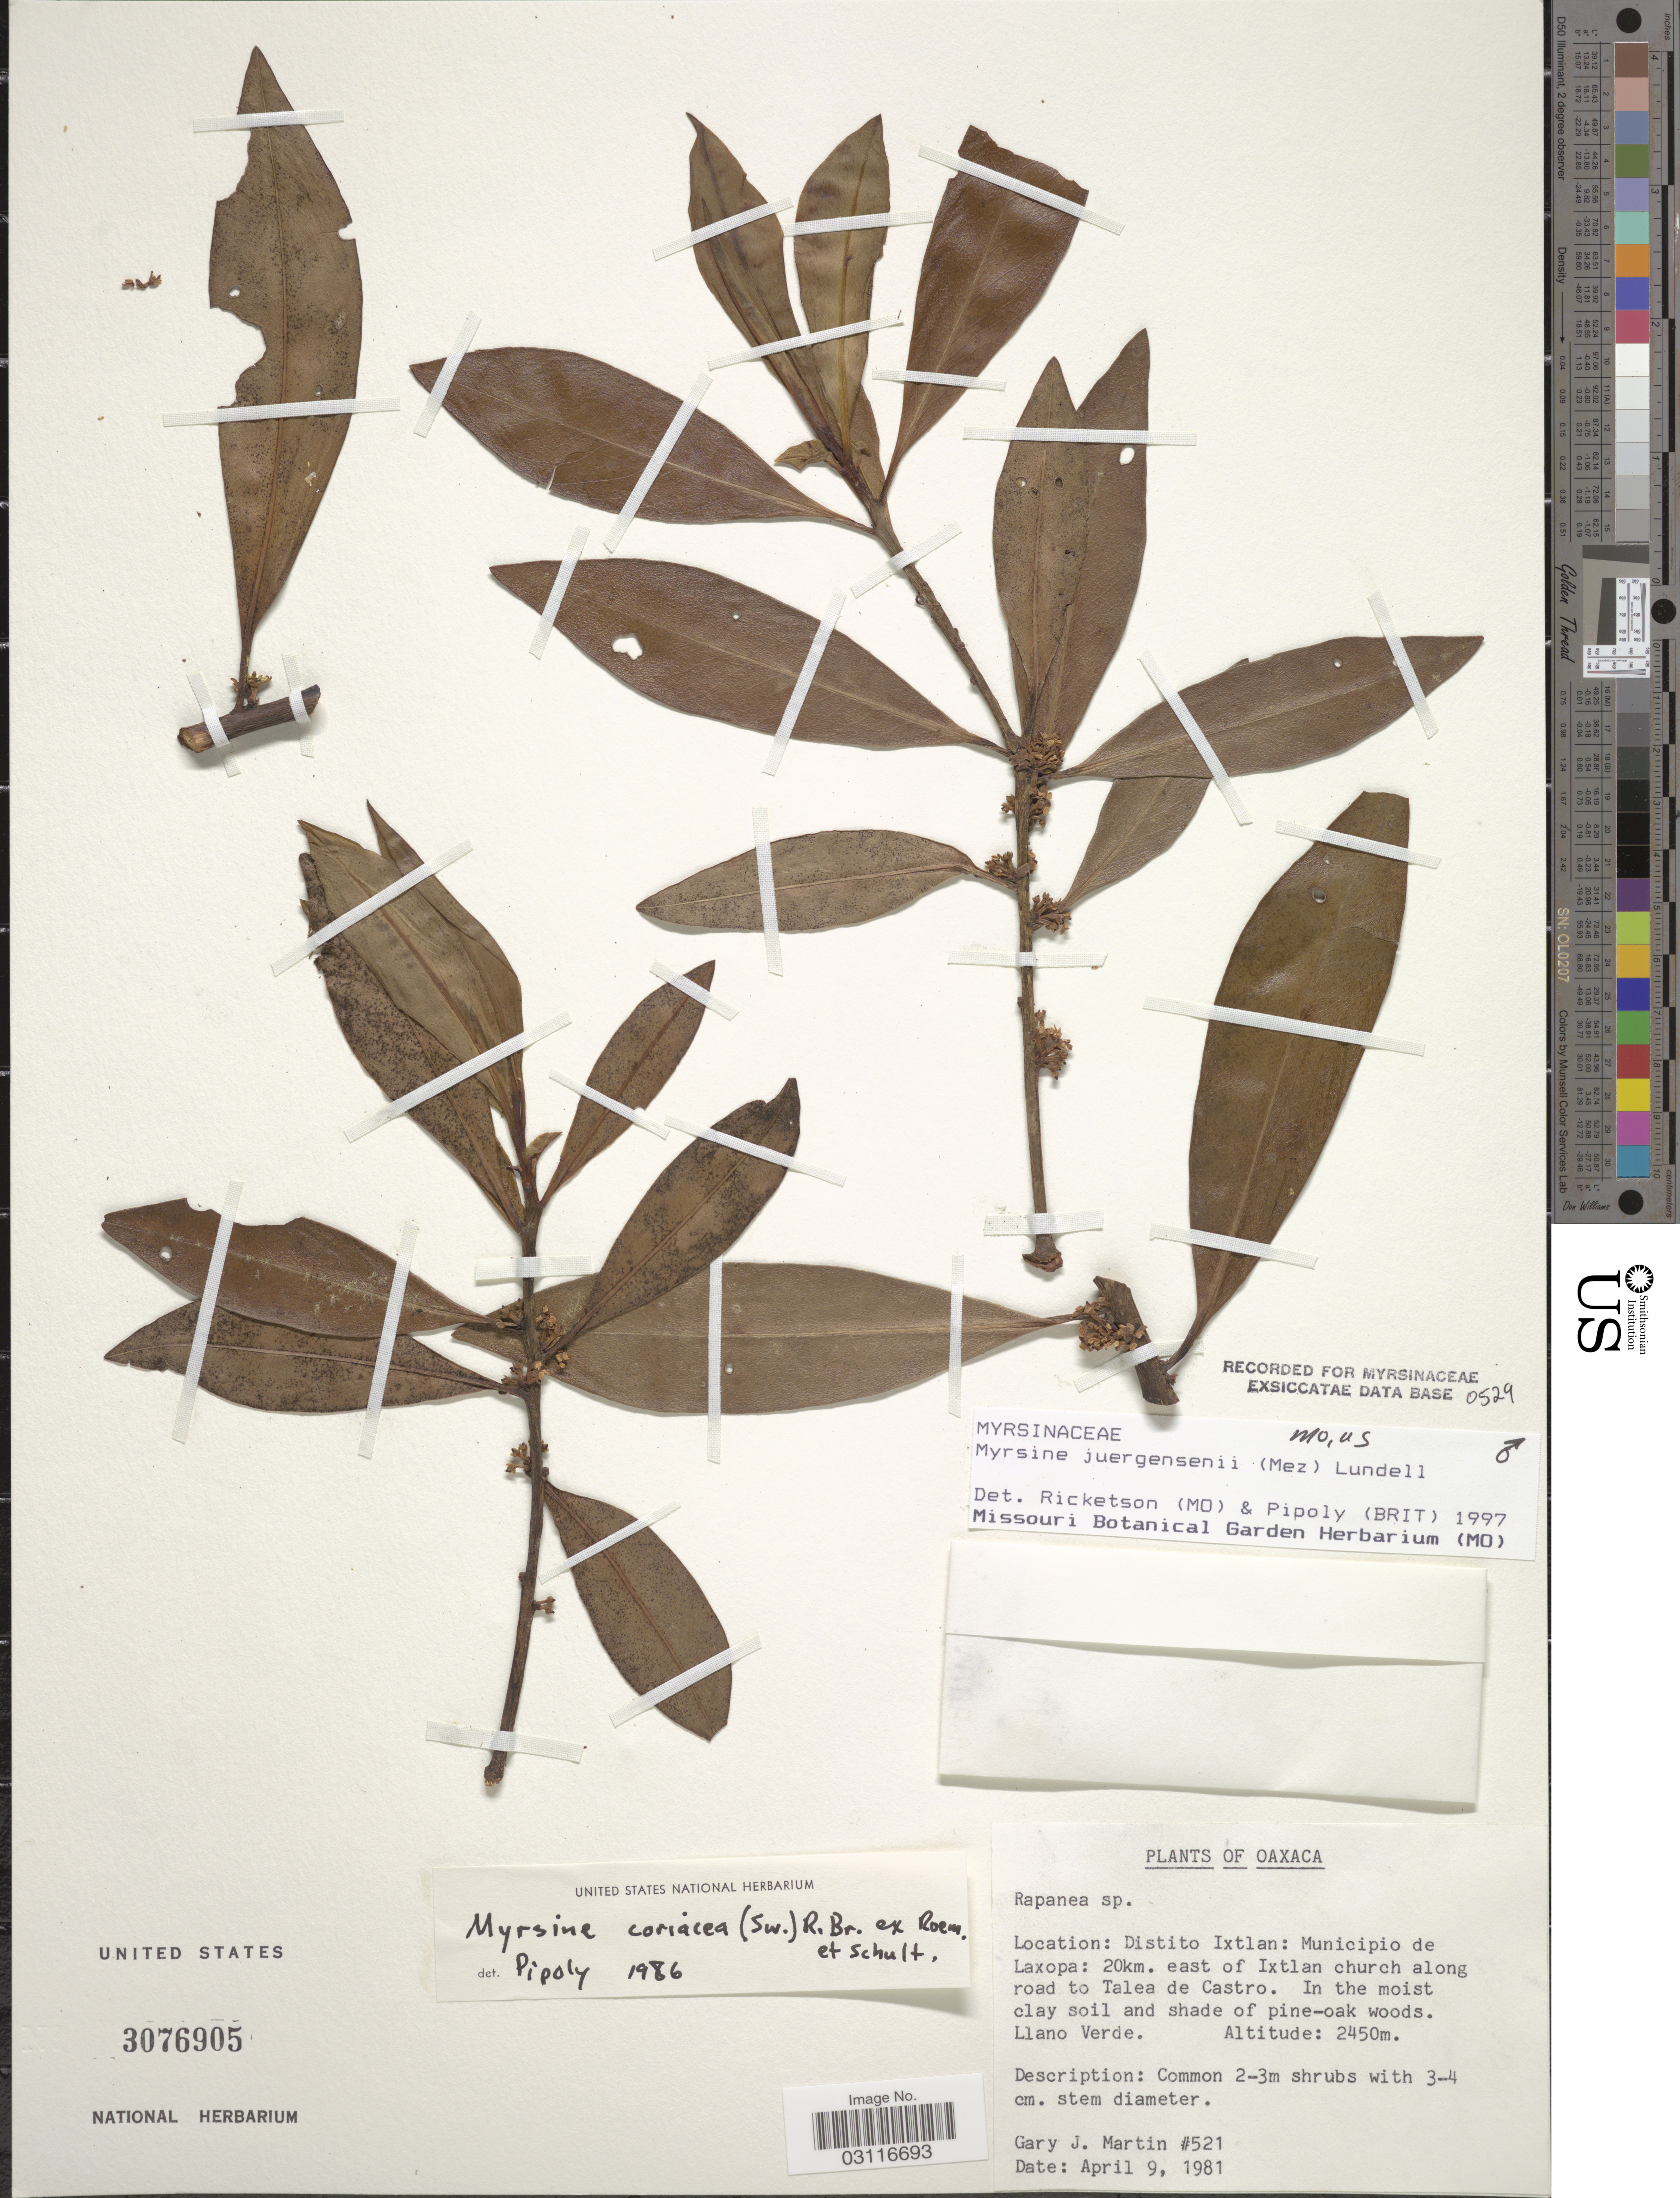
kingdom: Plantae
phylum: Tracheophyta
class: Magnoliopsida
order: Ericales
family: Primulaceae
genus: Myrsine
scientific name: Myrsine juergensenii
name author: (Mez) Lundell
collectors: G. J. Martin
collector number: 521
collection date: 1981-04-09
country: Mexico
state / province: Oaxaca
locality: Distrito Ixtlan: Municipio de Laxopa: 20km. east of Ixtlan church along road to Talea de Castro.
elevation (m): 2450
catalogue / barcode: US 3076905